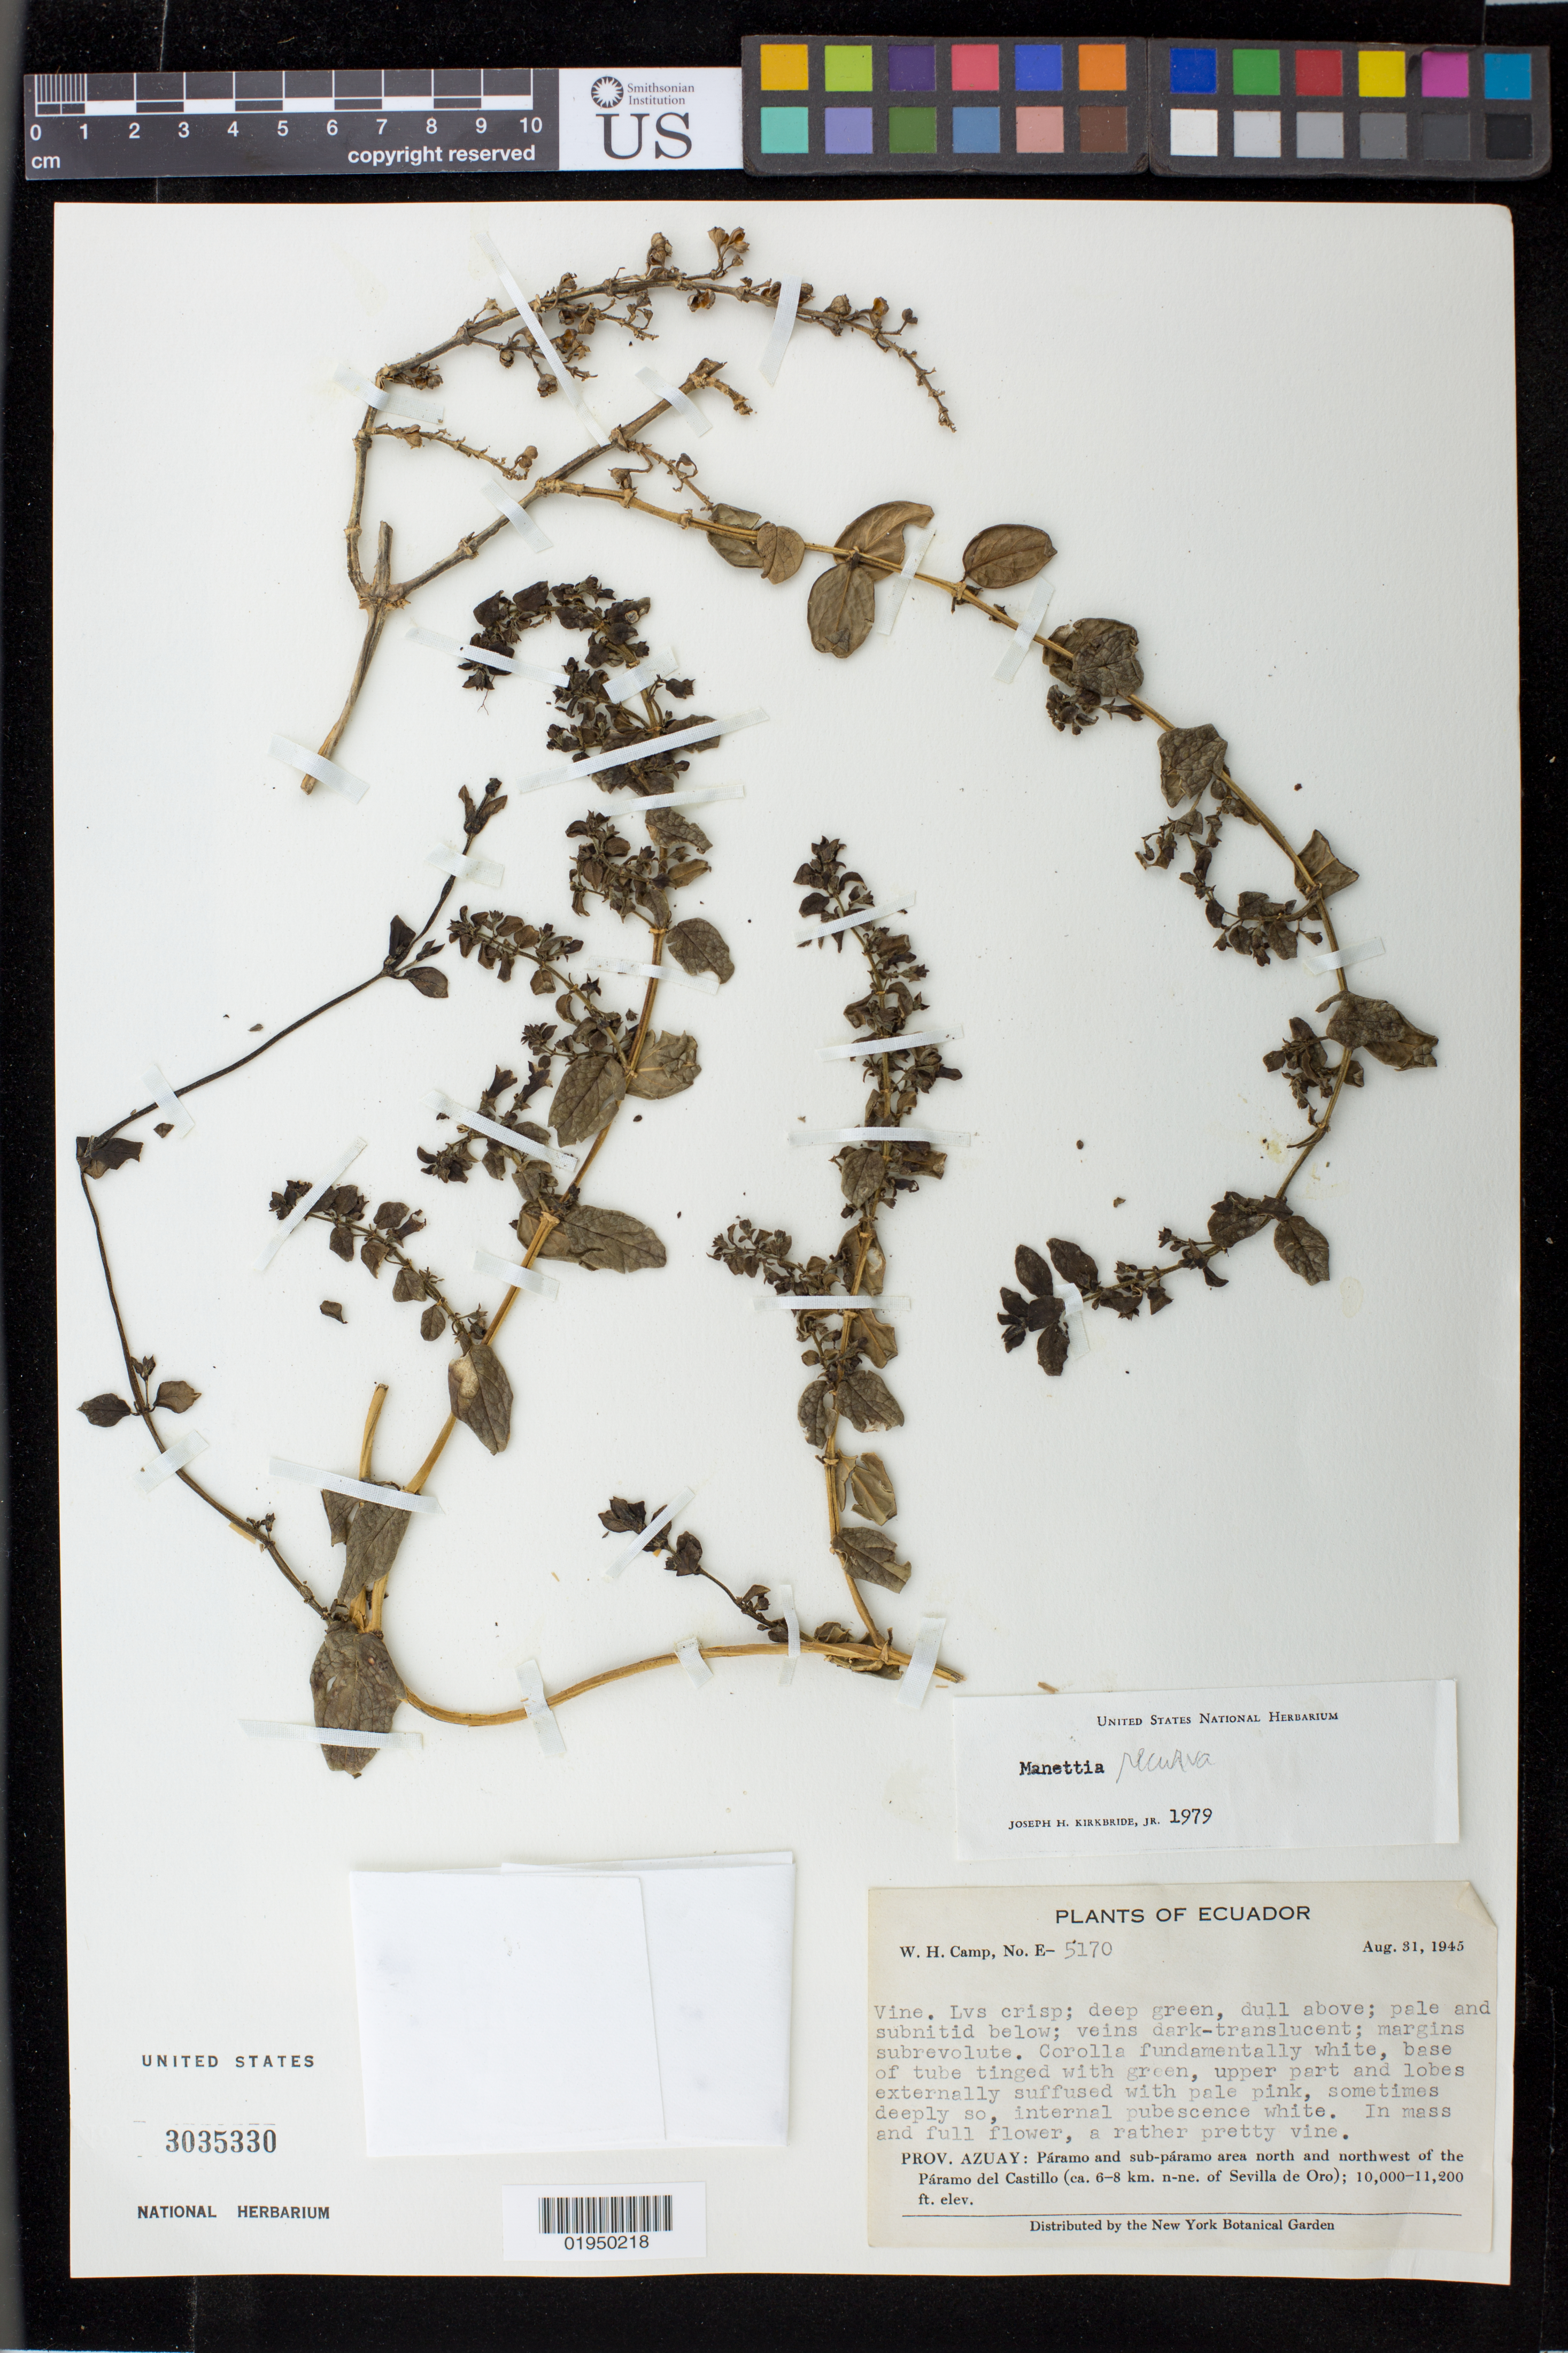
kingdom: Plantae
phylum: Tracheophyta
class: Magnoliopsida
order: Gentianales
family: Rubiaceae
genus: Manettia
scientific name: Manettia recurva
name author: Sprague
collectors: W. H. Camp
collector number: E-5170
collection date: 1945-08-31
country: Ecuador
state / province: Azuay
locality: Paramo and sub-paramo area north and northwest of the Paramo del Castillo (ca. 6-8 km. n-ne. of Sevilla de Oro)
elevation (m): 3048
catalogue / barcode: US 3035330